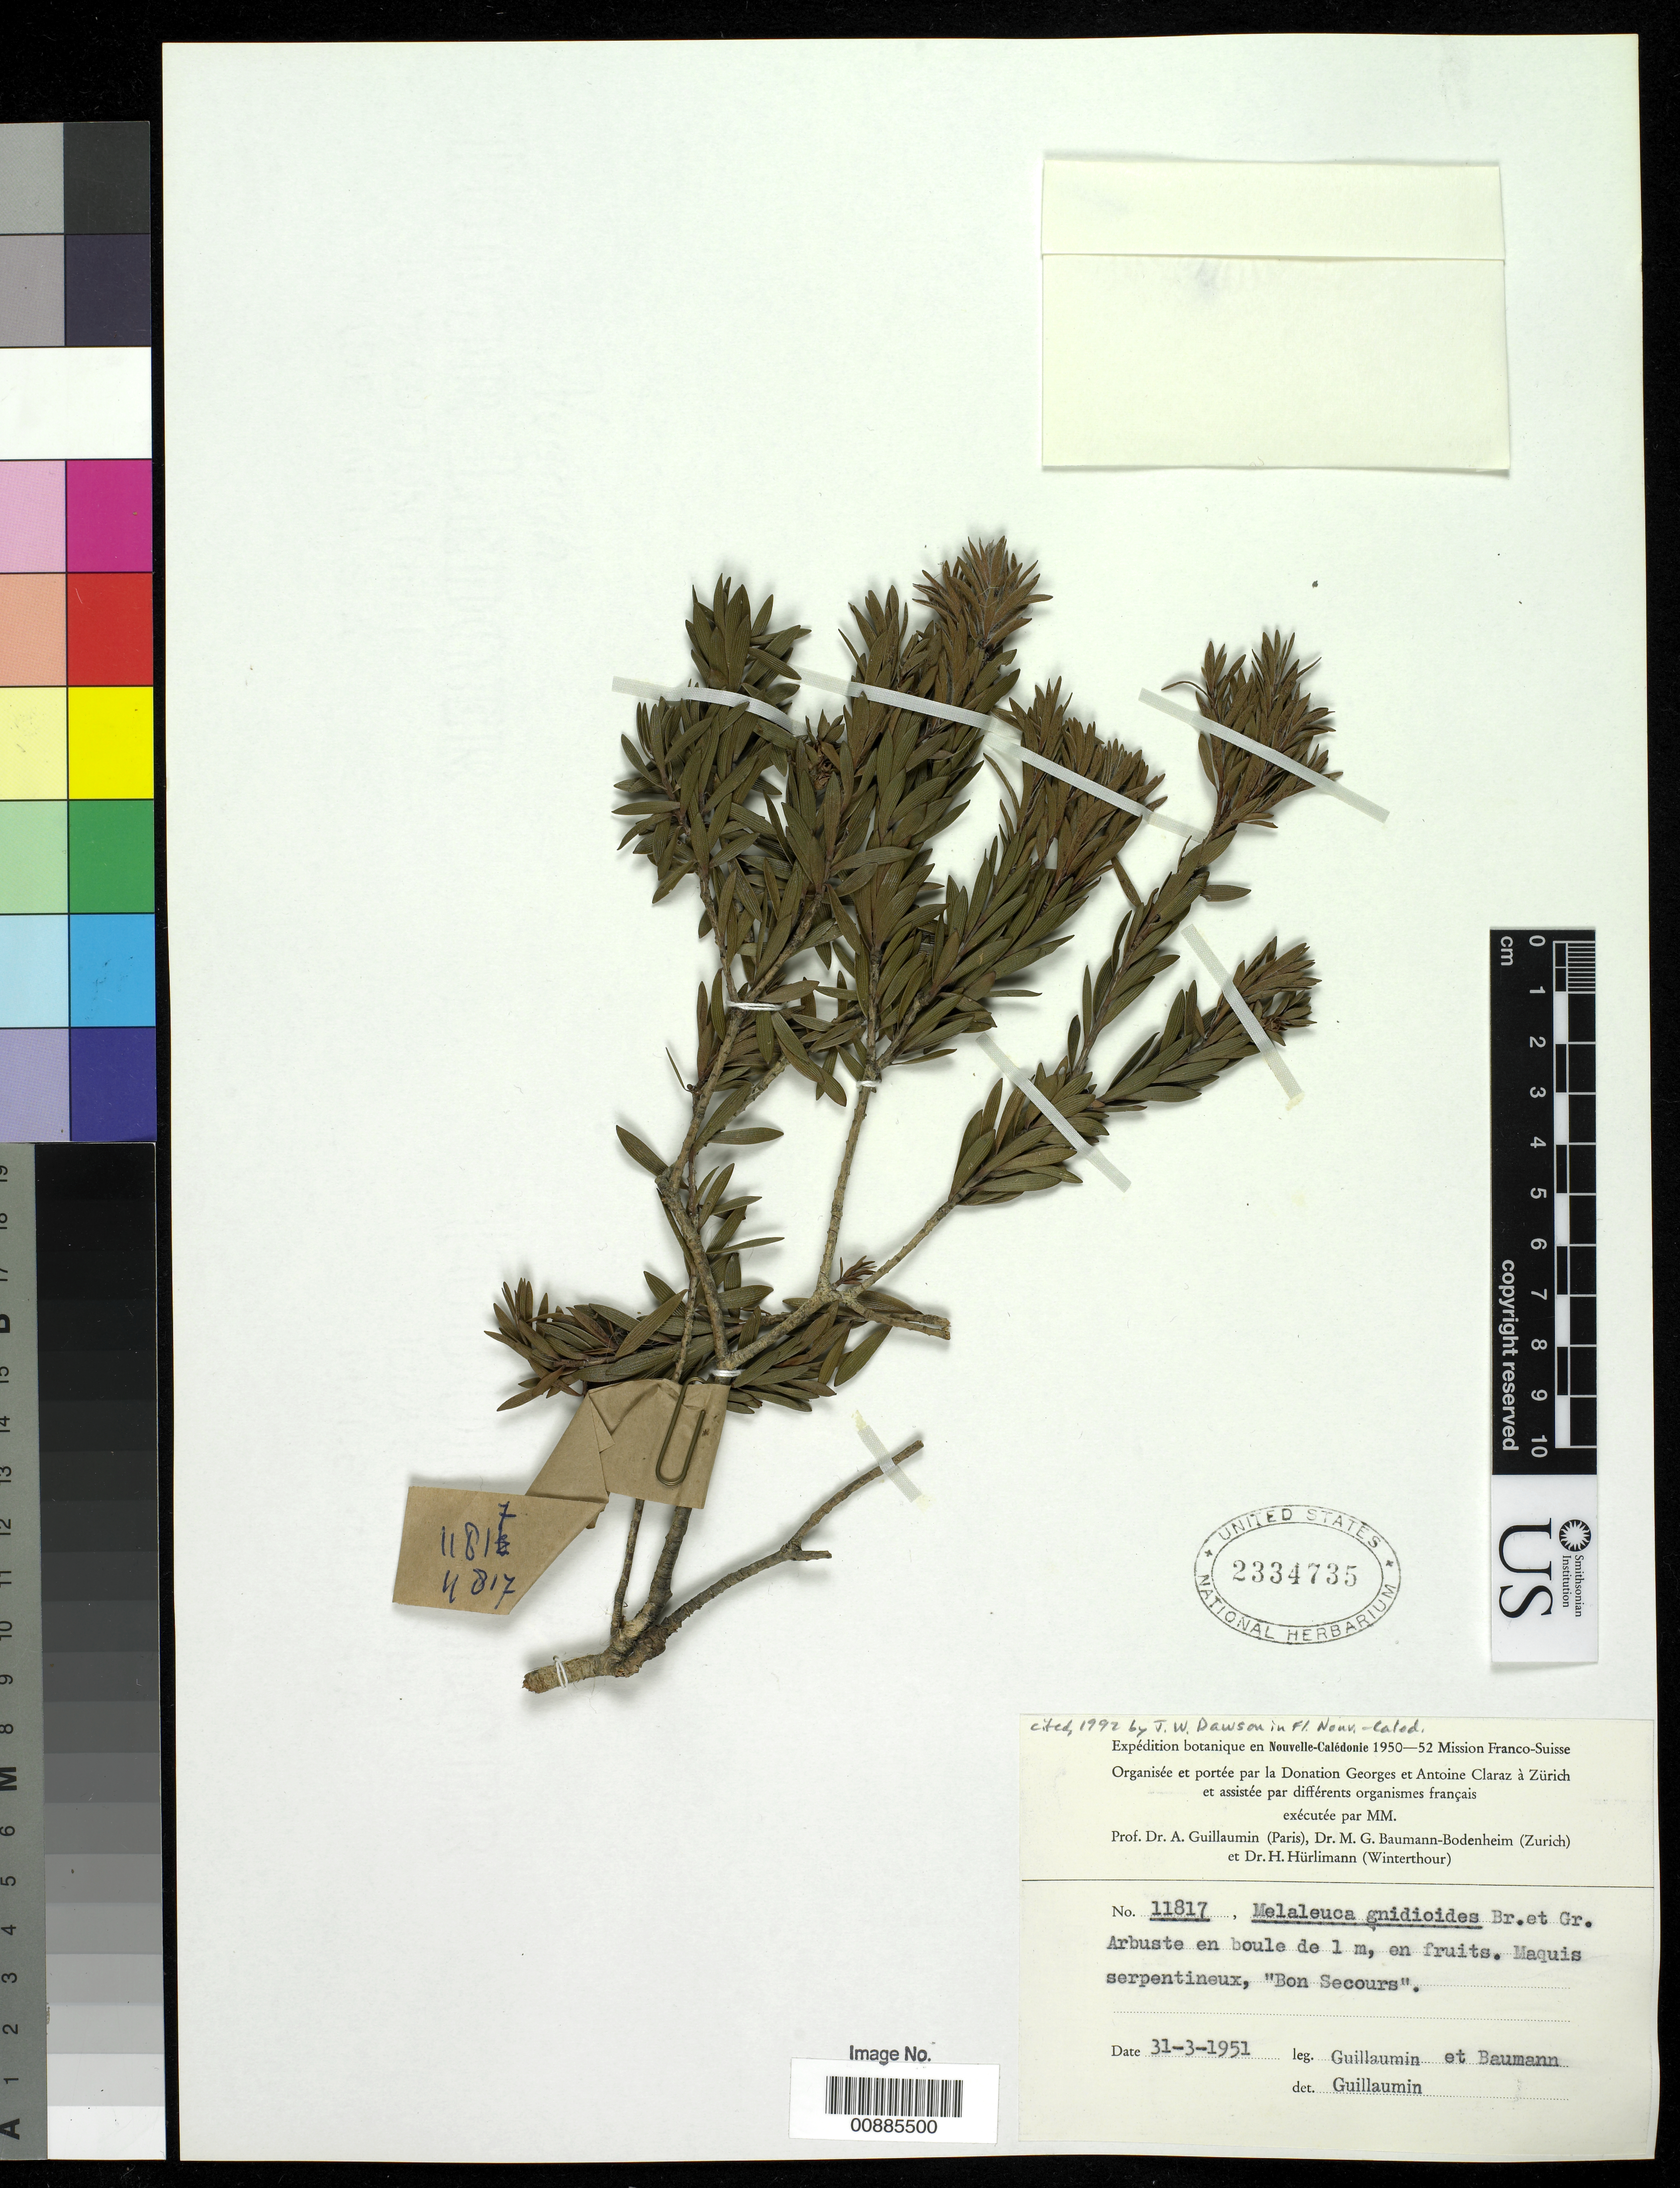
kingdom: Plantae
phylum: Tracheophyta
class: Magnoliopsida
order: Myrtales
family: Myrtaceae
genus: Melaleuca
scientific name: Melaleuca gnidioides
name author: Brongn. & Gris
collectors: A. Guillaumin, M. Baumann & H. Hürlimann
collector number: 11817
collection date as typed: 31 Mar 1951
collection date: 1951-03-31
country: New Caledonia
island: New Caledonia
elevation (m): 1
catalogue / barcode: US 2334735